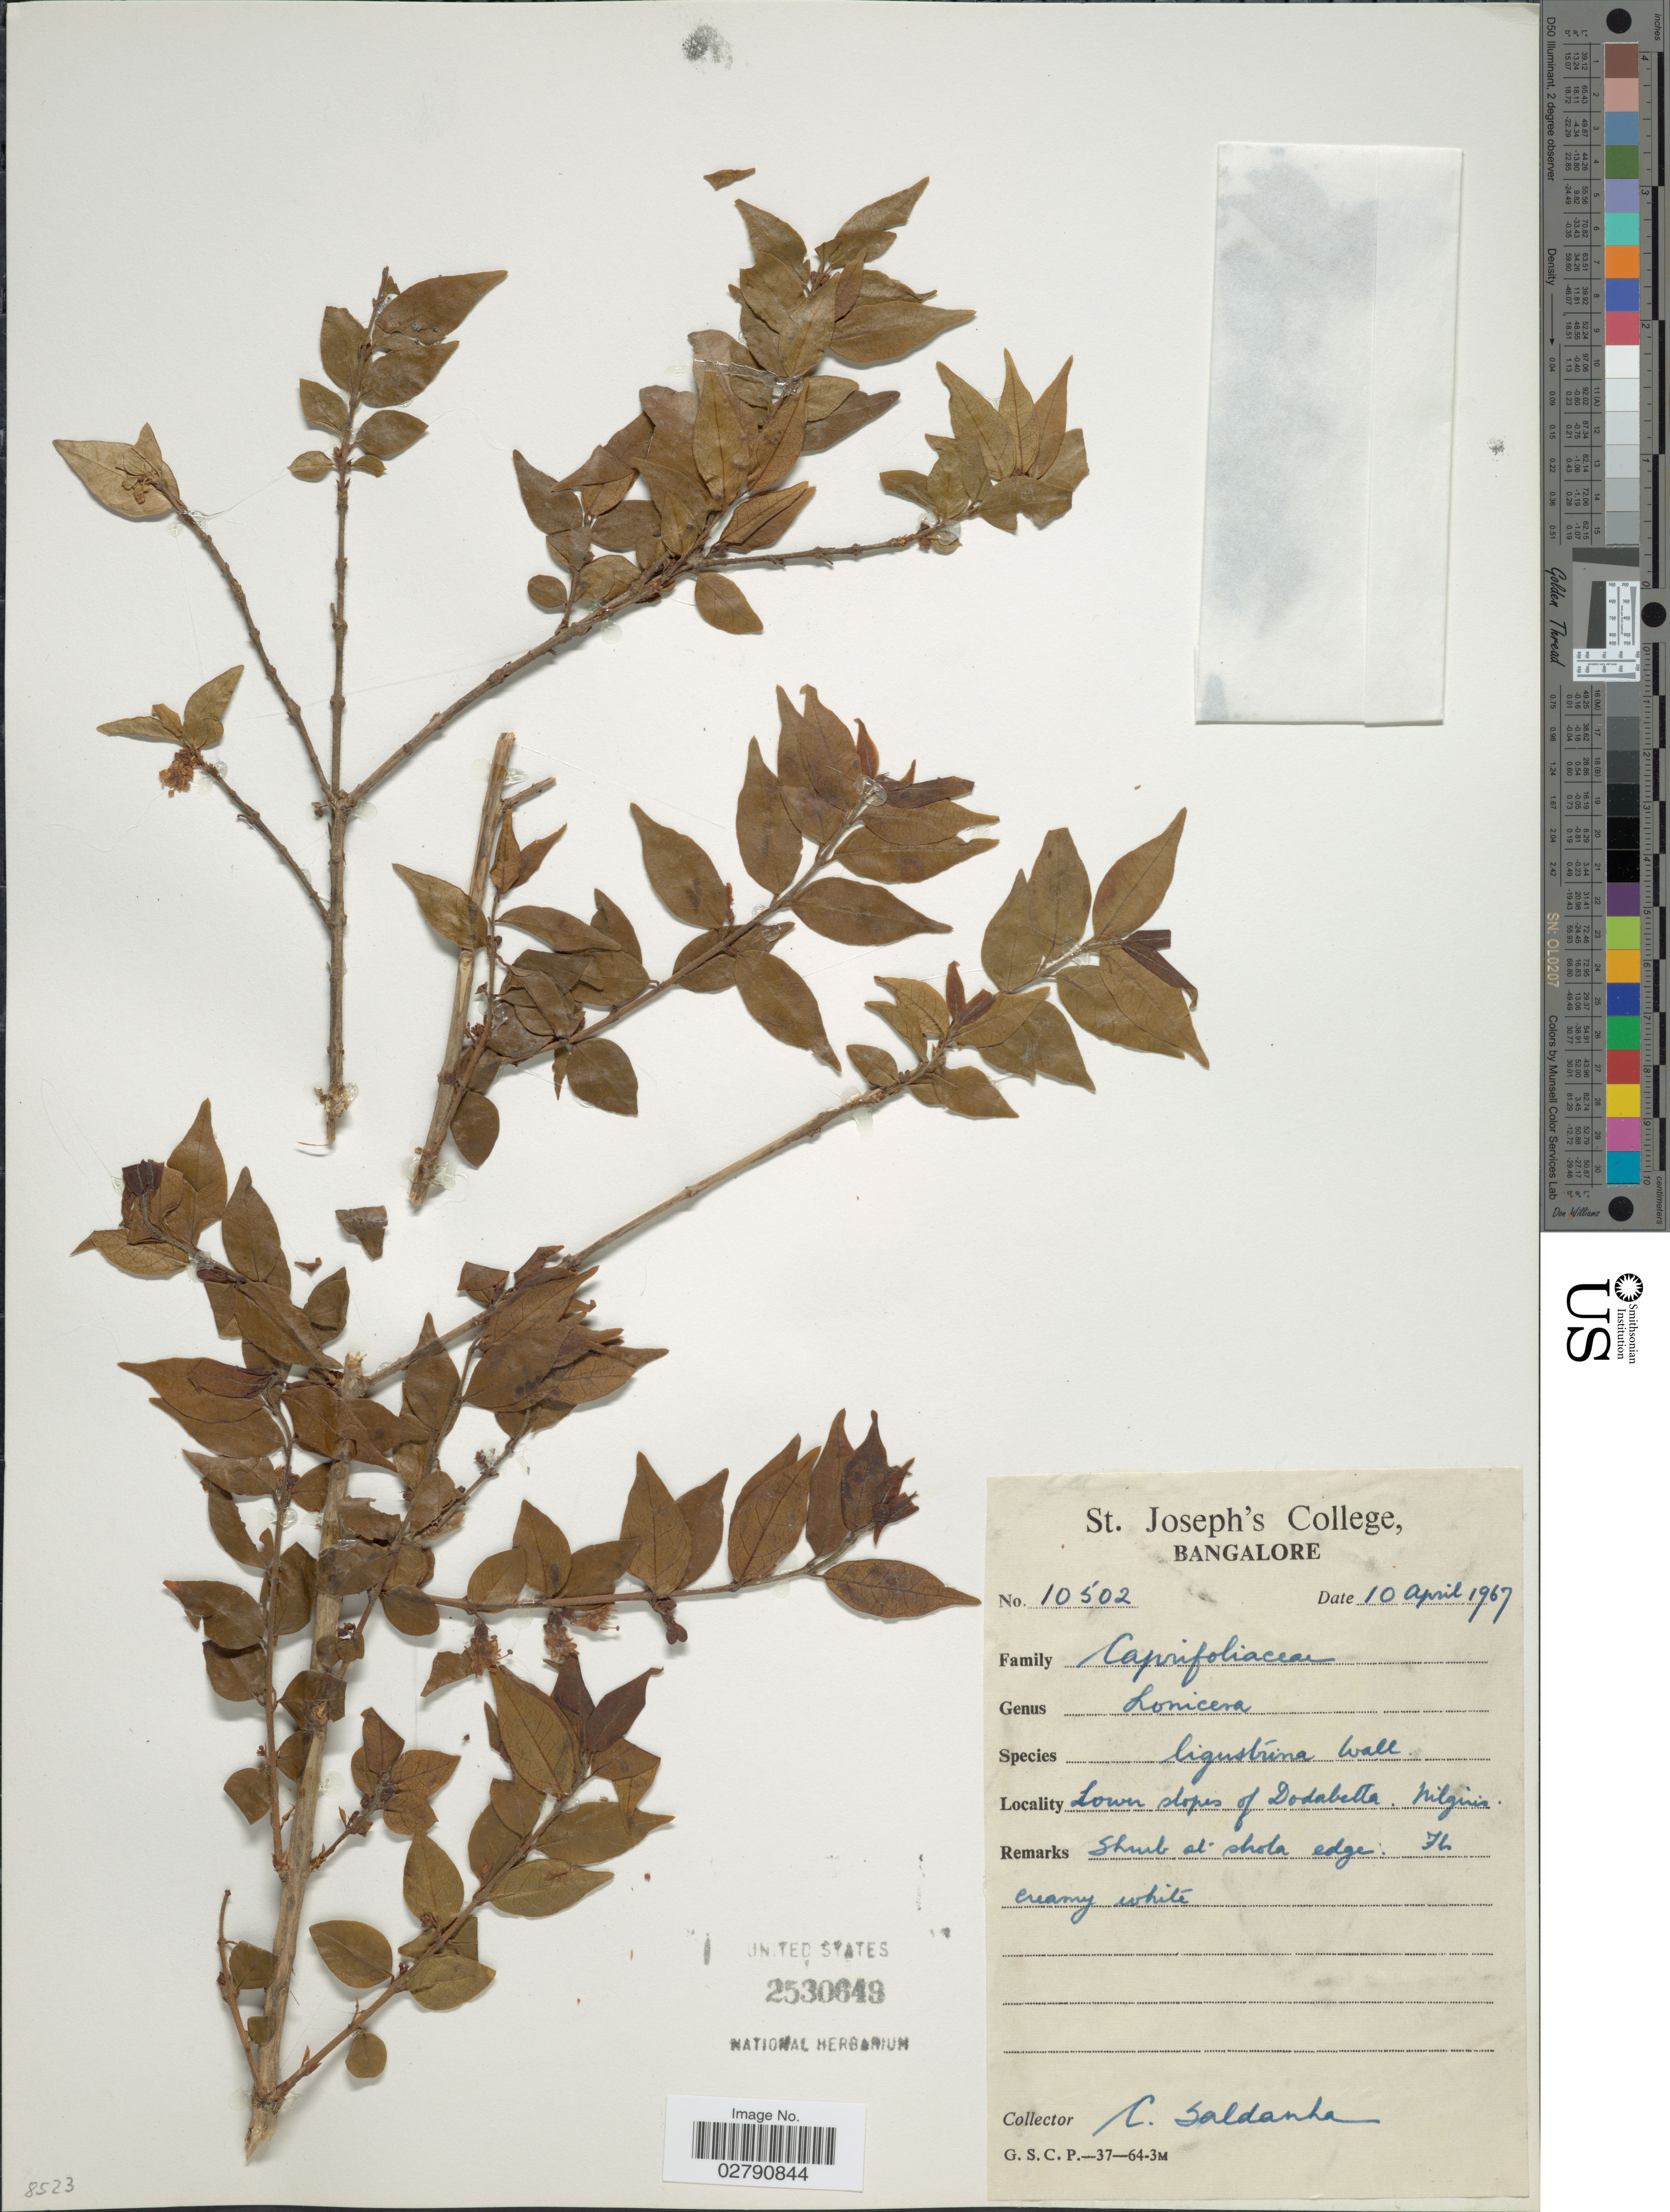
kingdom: Plantae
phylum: Tracheophyta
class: Magnoliopsida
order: Dipsacales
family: Caprifoliaceae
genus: Lonicera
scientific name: Lonicera ligustrina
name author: Wall.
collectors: C. Saldanha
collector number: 10502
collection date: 1967-04-10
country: India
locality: Bangalore. Lower slopes of Dodabella. Nilgiris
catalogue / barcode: US 2530649